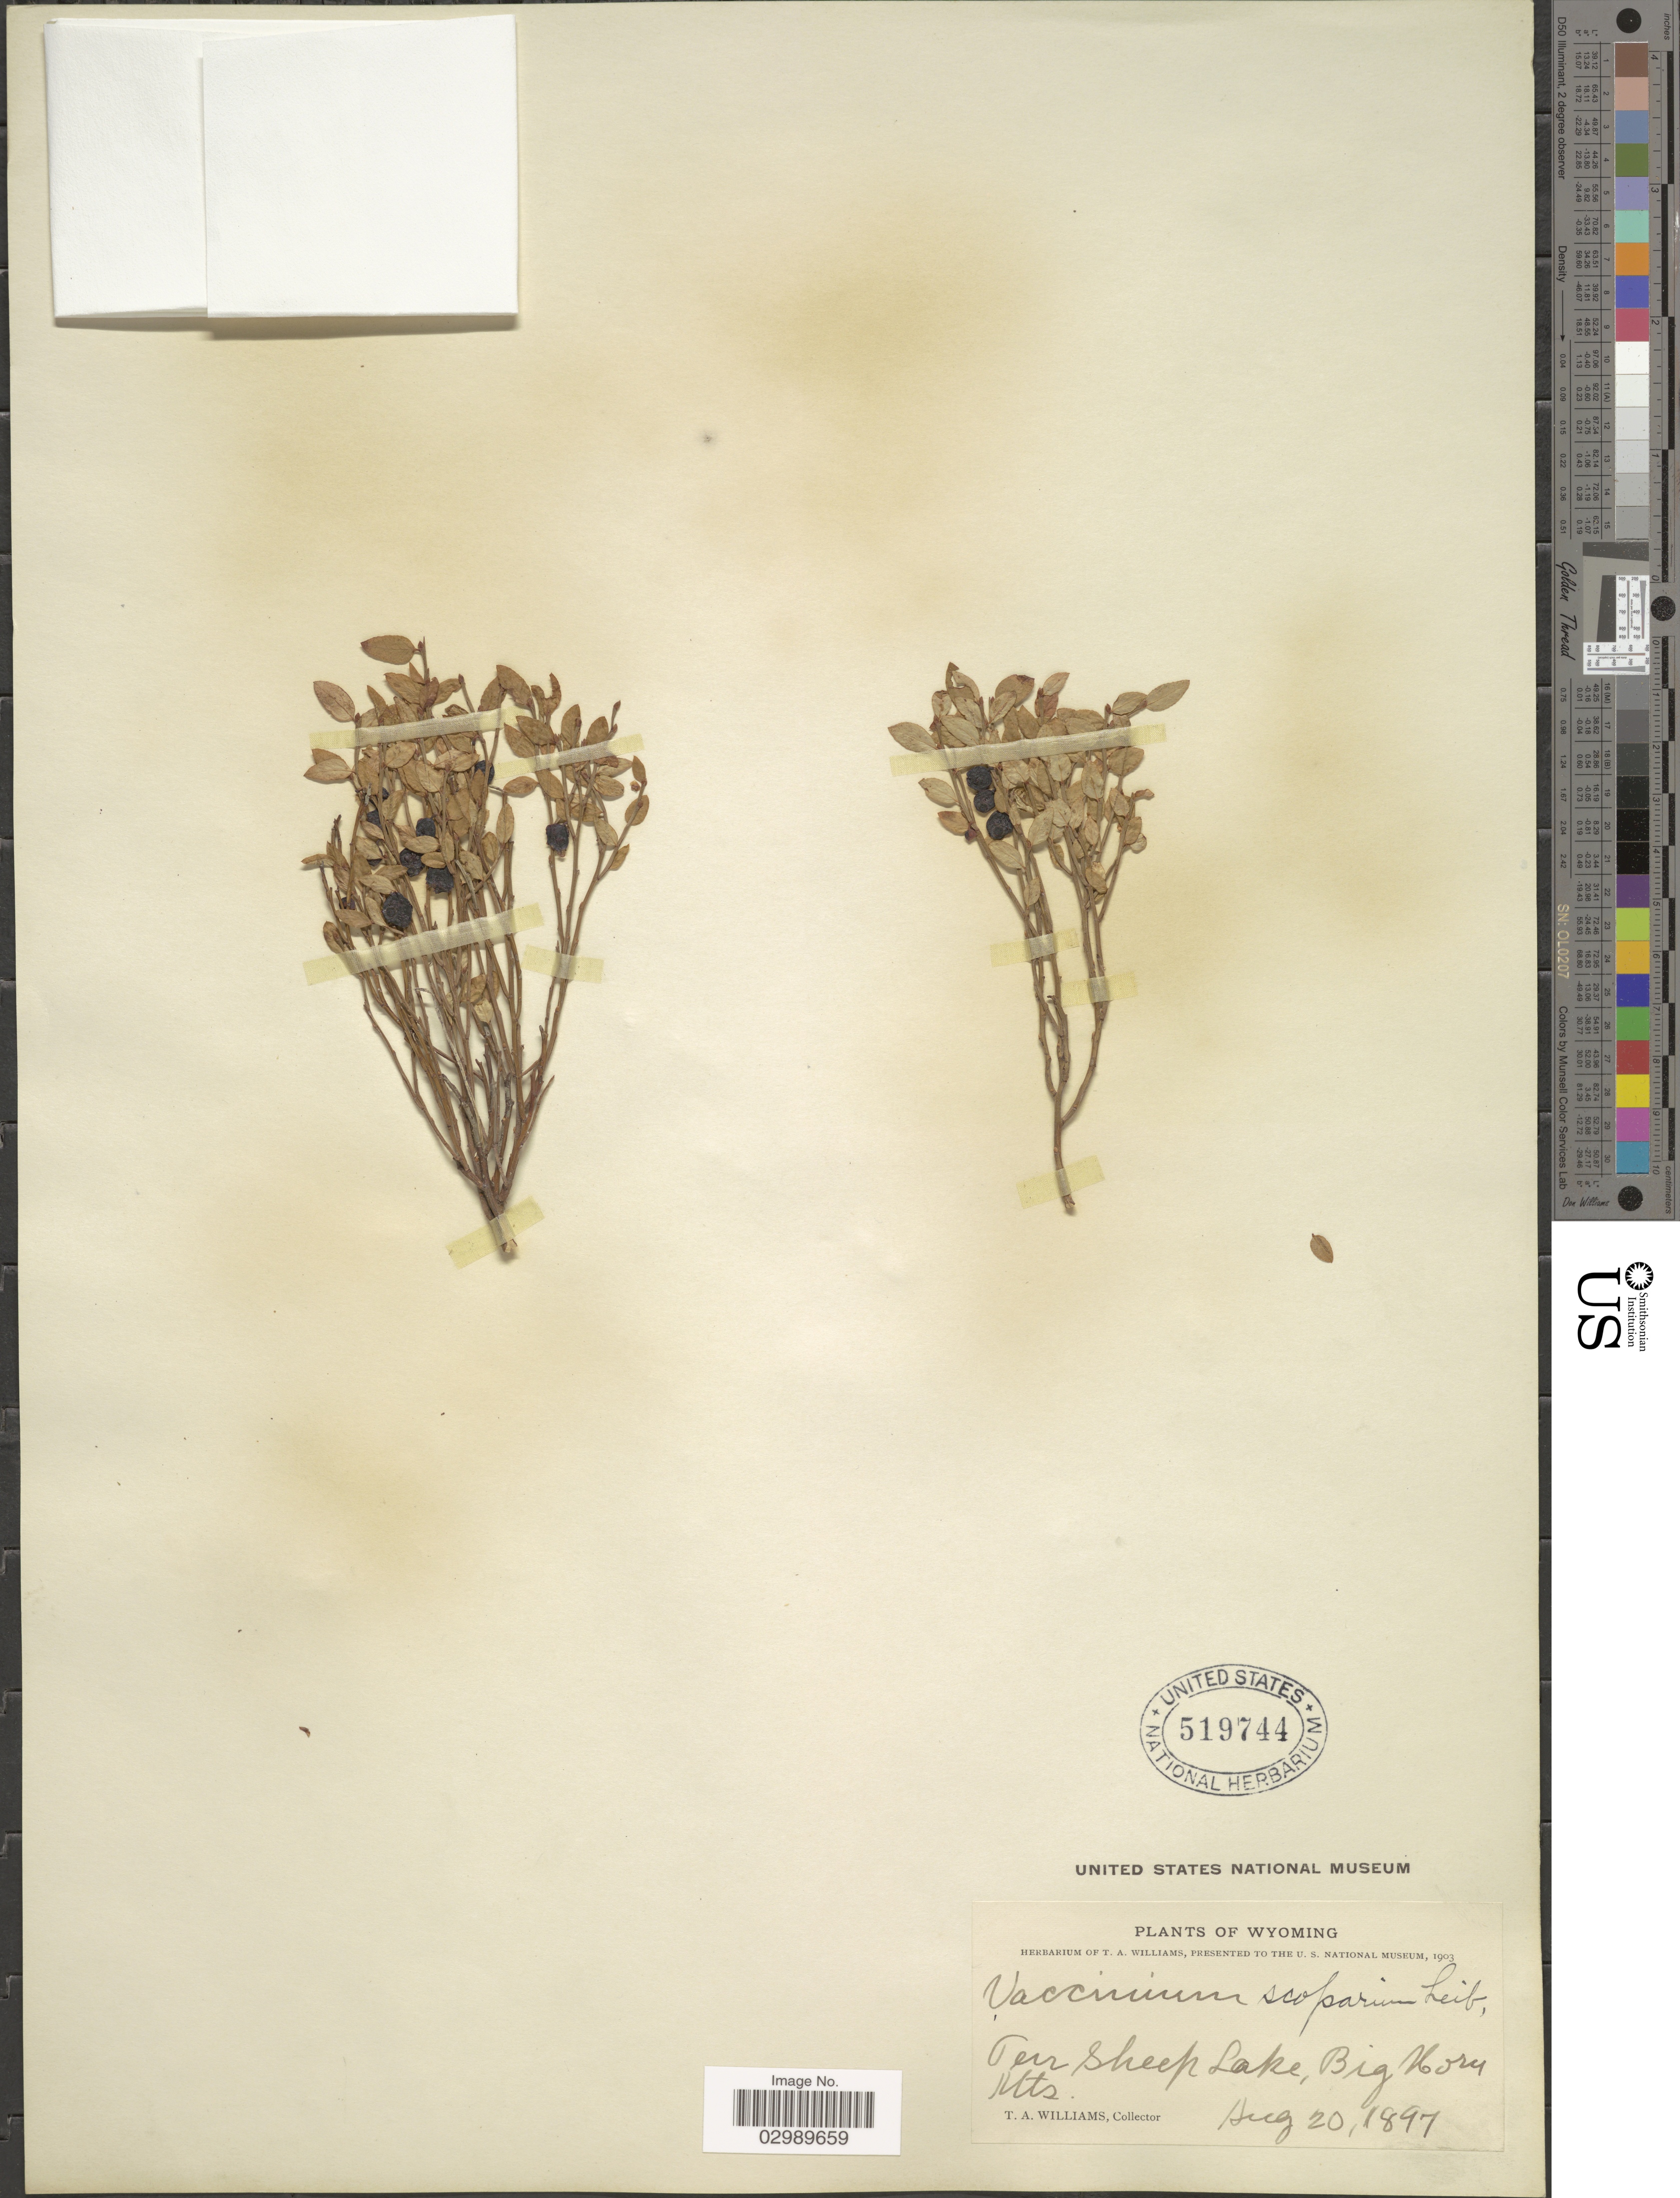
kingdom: Plantae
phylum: Tracheophyta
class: Magnoliopsida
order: Ericales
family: Ericaceae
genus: Vaccinium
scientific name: Vaccinium scoparium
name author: Leiberg ex Coville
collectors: T. Williams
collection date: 1897-08-20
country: United States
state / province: Wyoming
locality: Near Sheep Lake, Big Horn Mts.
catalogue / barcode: US 519744